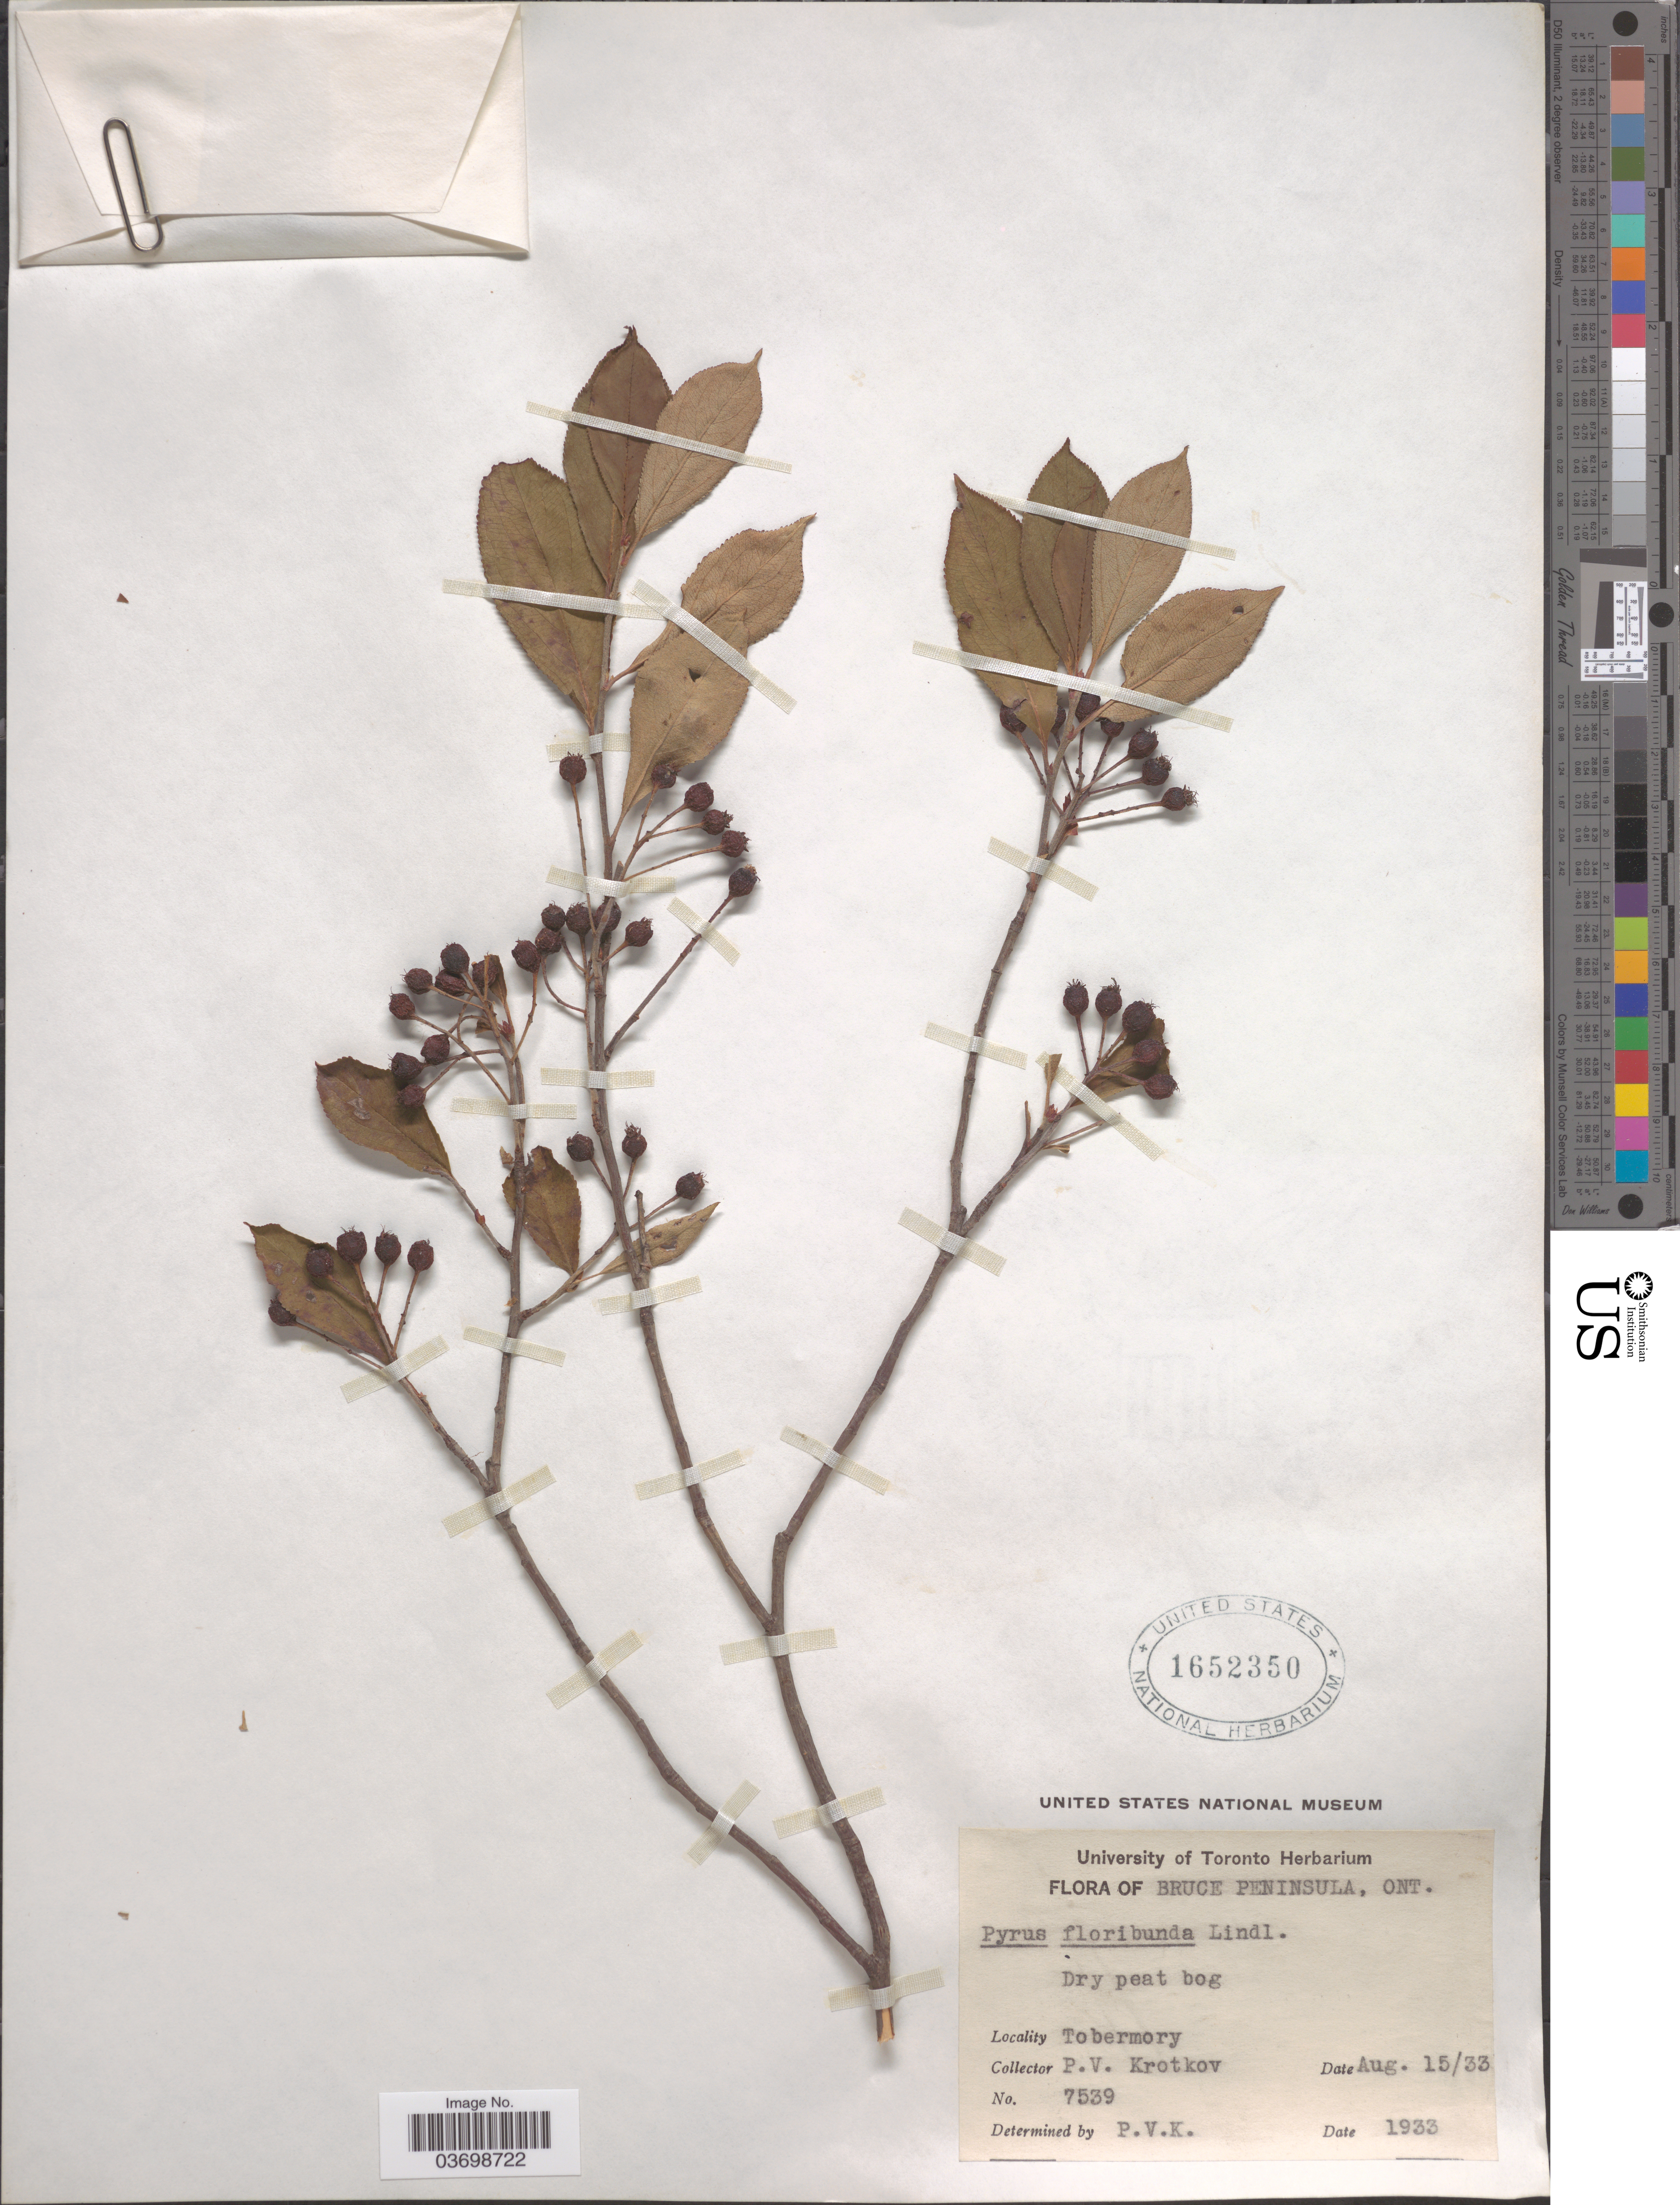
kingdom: Plantae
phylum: Tracheophyta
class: Magnoliopsida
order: Rosales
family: Rosaceae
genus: Aronia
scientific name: Aronia x prunifolia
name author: (Marshall) Rehder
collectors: P. V. Krotkov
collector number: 7539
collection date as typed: Transcribed d/m/y: 15/8/33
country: Canada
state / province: Ontario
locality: Bruce Peninsula. Tobermory.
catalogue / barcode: US 1652350